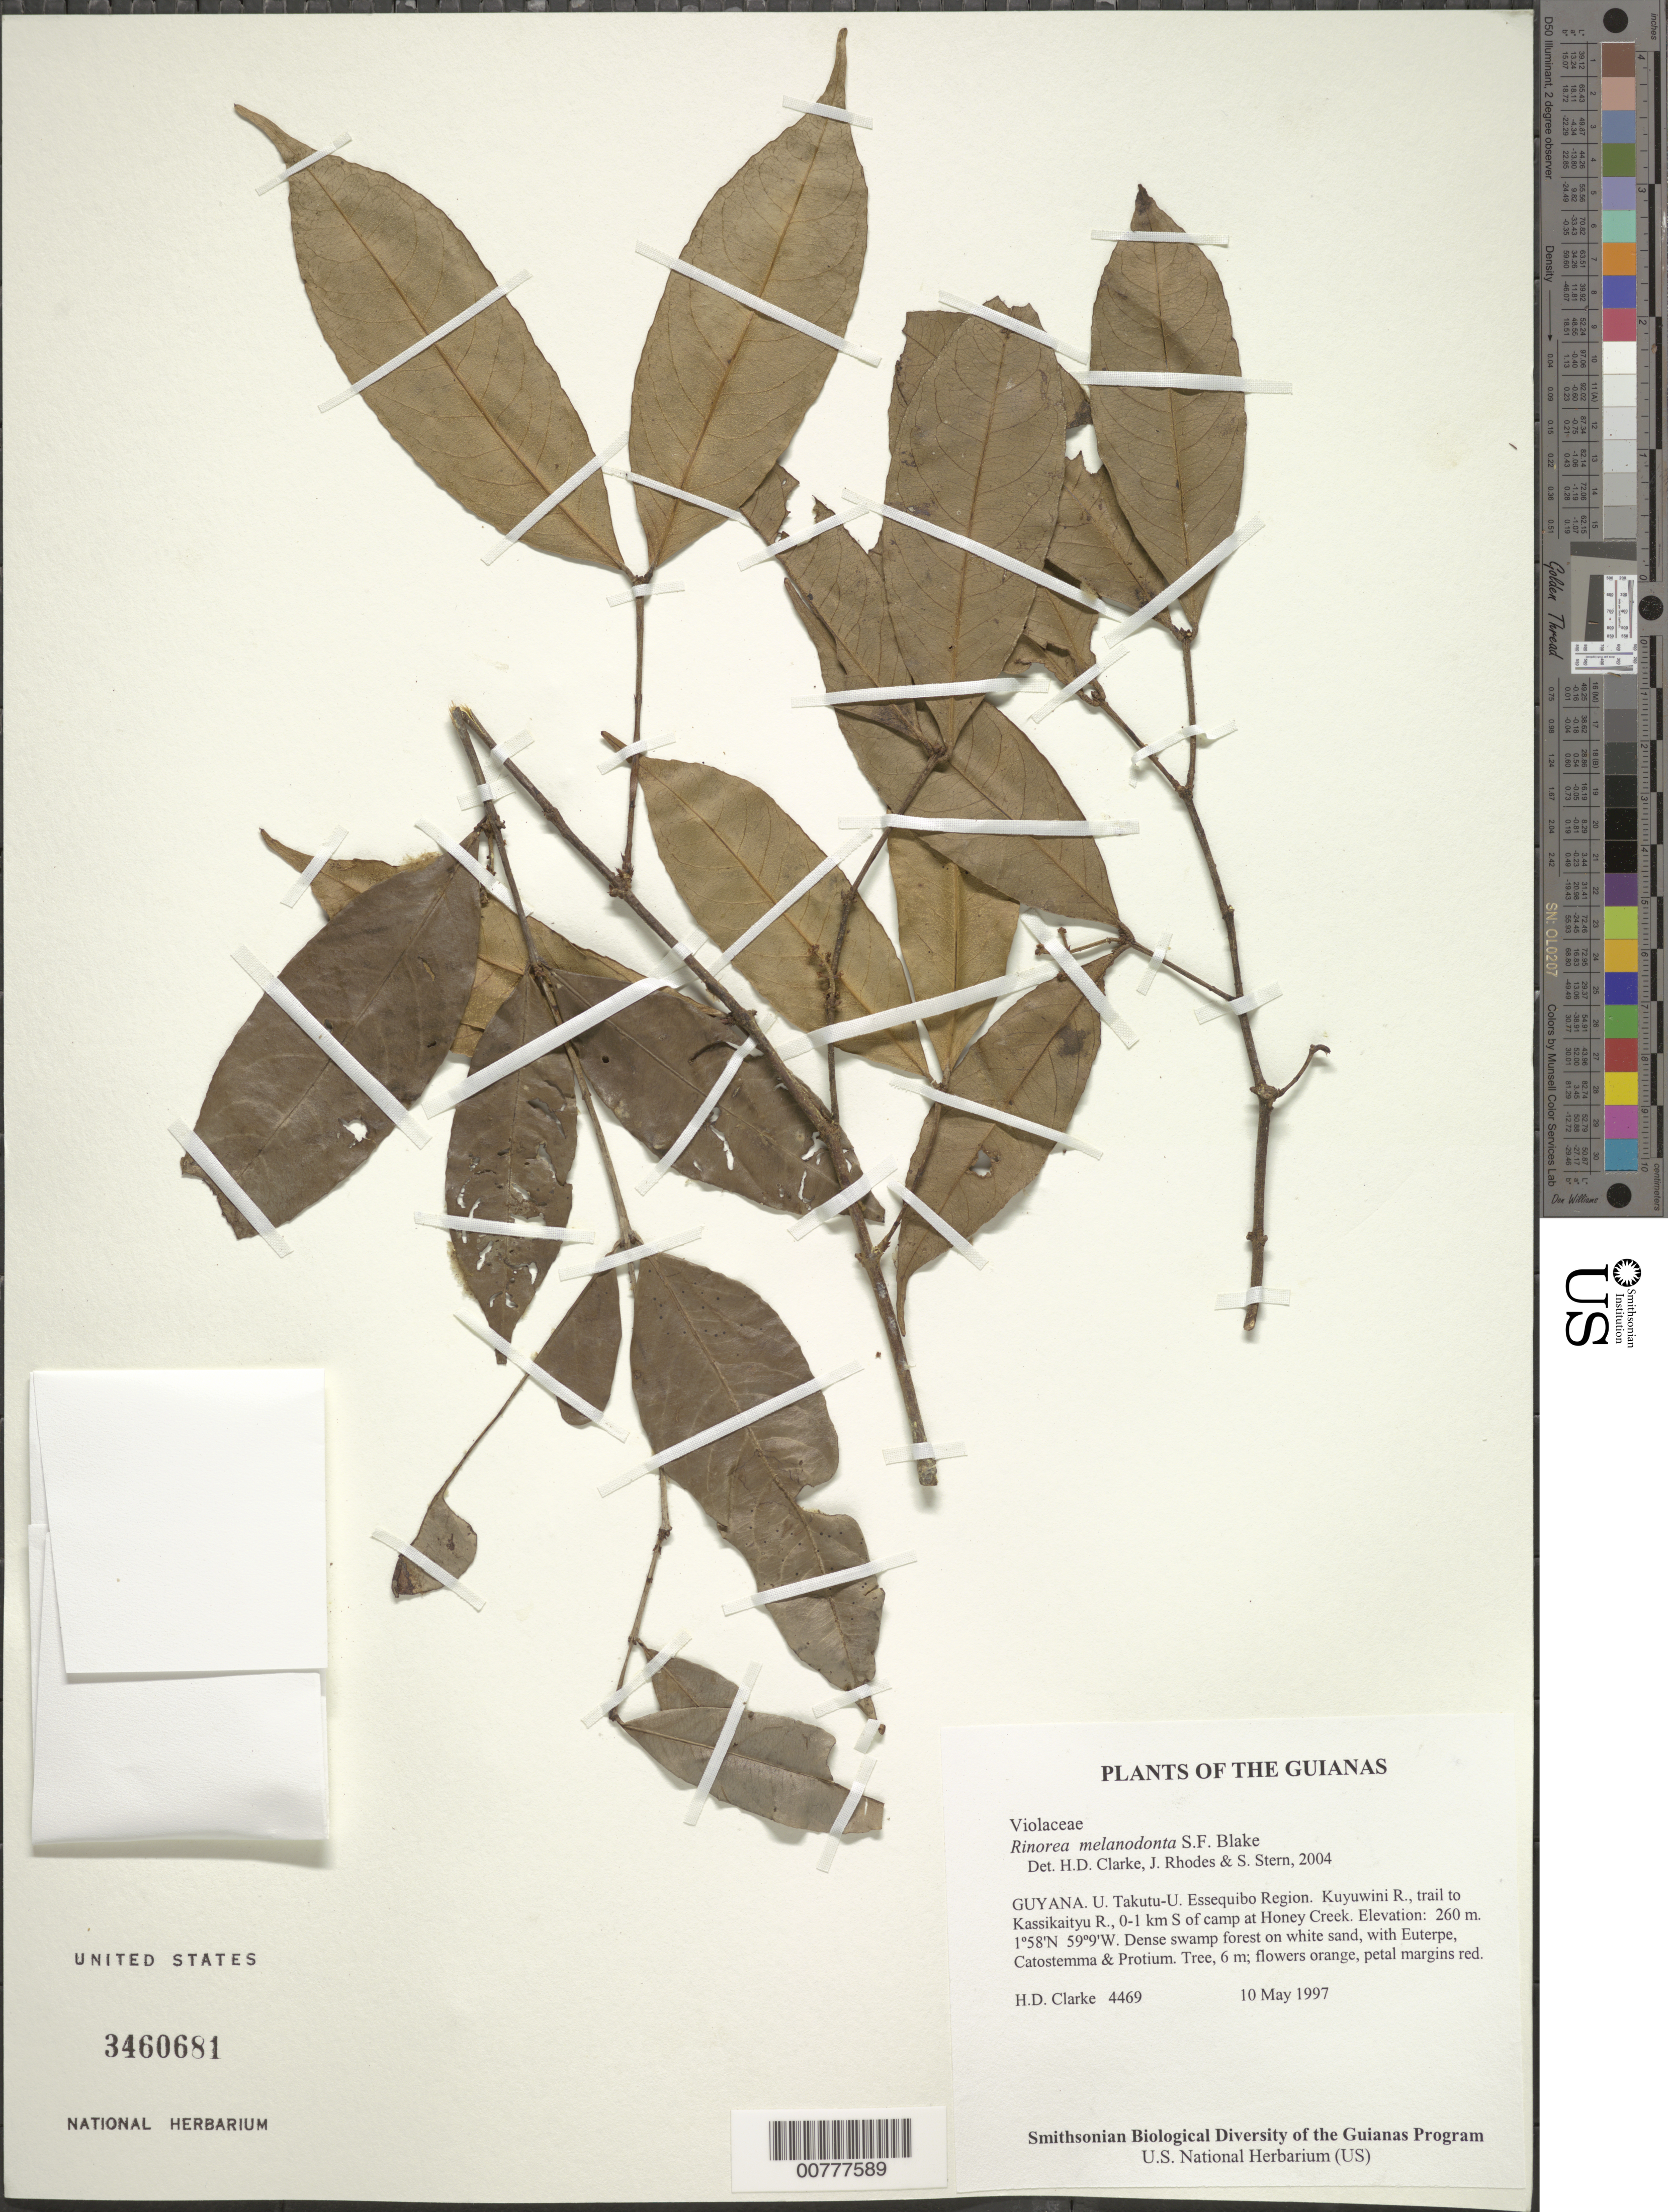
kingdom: Plantae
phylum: Tracheophyta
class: Magnoliopsida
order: Malpighiales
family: Violaceae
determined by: Hoyos-Gomez, S. E.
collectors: H. D. Clarke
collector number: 4469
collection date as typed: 10 May 1997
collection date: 1997-05-10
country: Guyana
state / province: U. Takutu-U. Essequibo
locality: Kuyuwini R., trail to Kassikaityu R., 0-1 km S of camp at Honey Creek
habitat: Dense swamp forest on white sand, with Euterpe, Catostemma & Protium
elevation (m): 260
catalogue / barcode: US 3460681